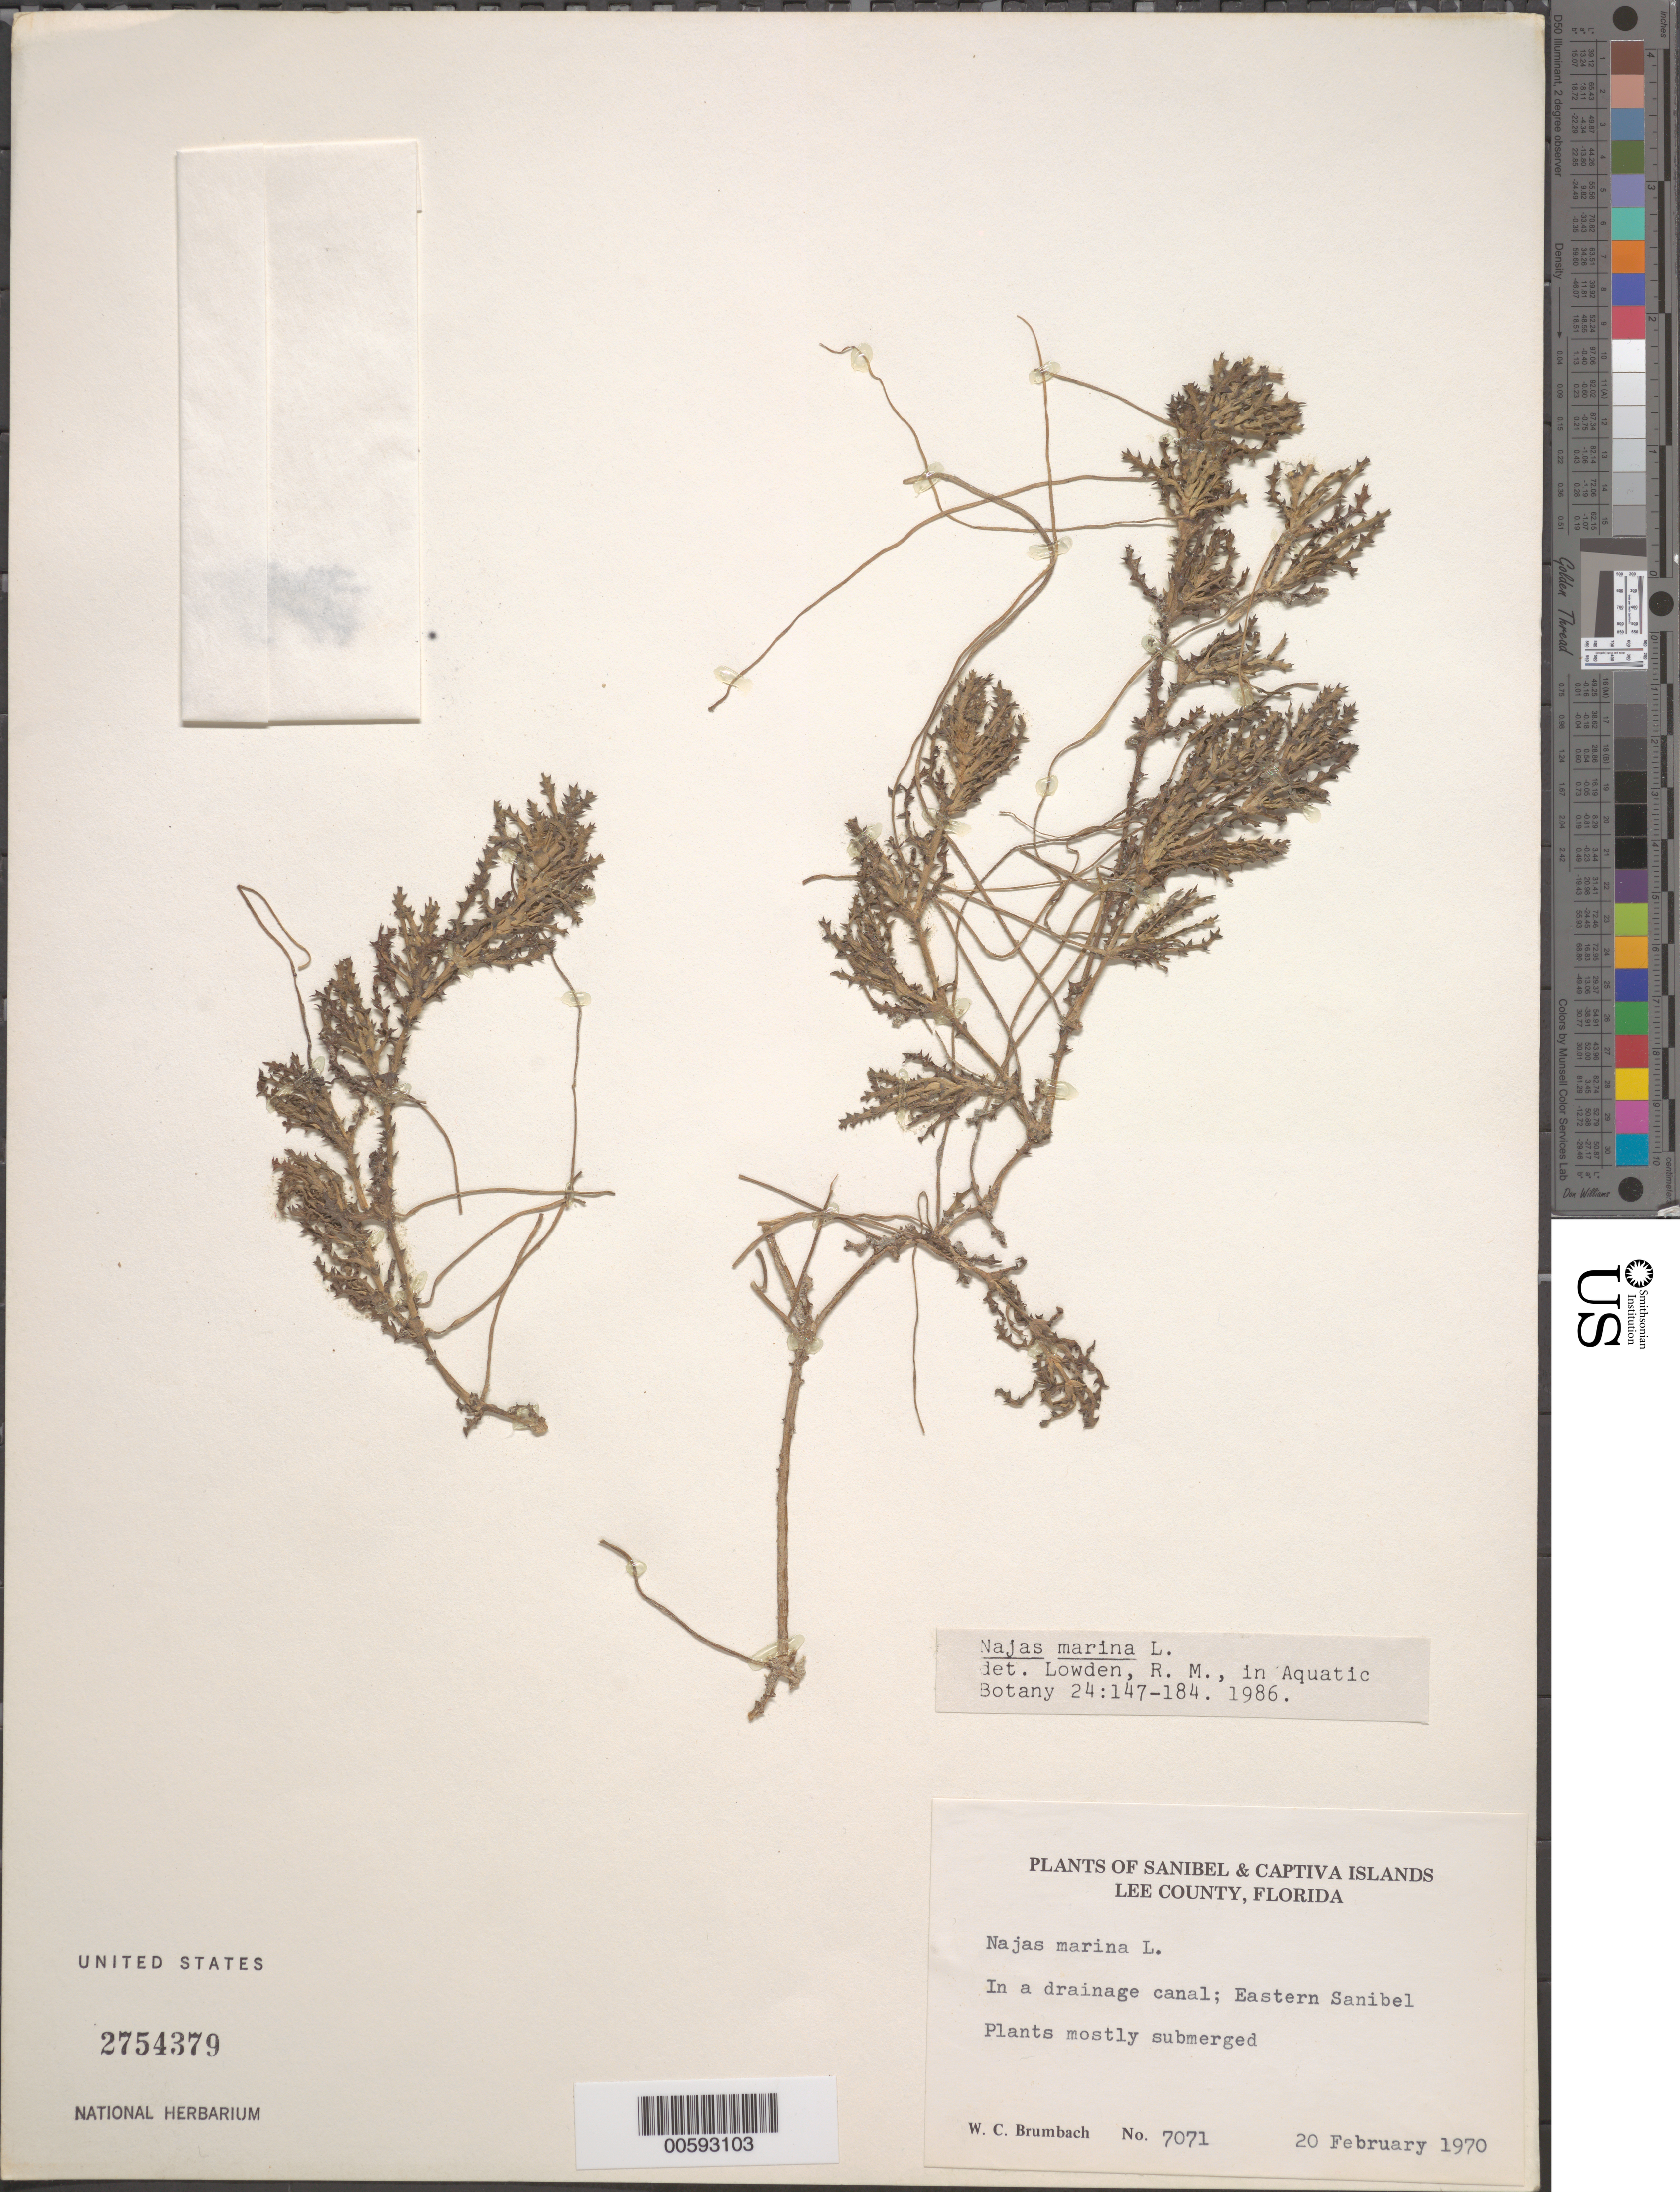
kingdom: Plantae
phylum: Tracheophyta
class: Liliopsida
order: Alismatales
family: Hydrocharitaceae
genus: Najas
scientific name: Najas marina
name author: L.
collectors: W. C. Brumbach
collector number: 7071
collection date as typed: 20 Feb 1970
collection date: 1970-02-20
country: United States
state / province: Florida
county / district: Lee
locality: Eastern Sanibel Island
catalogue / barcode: US 2754379